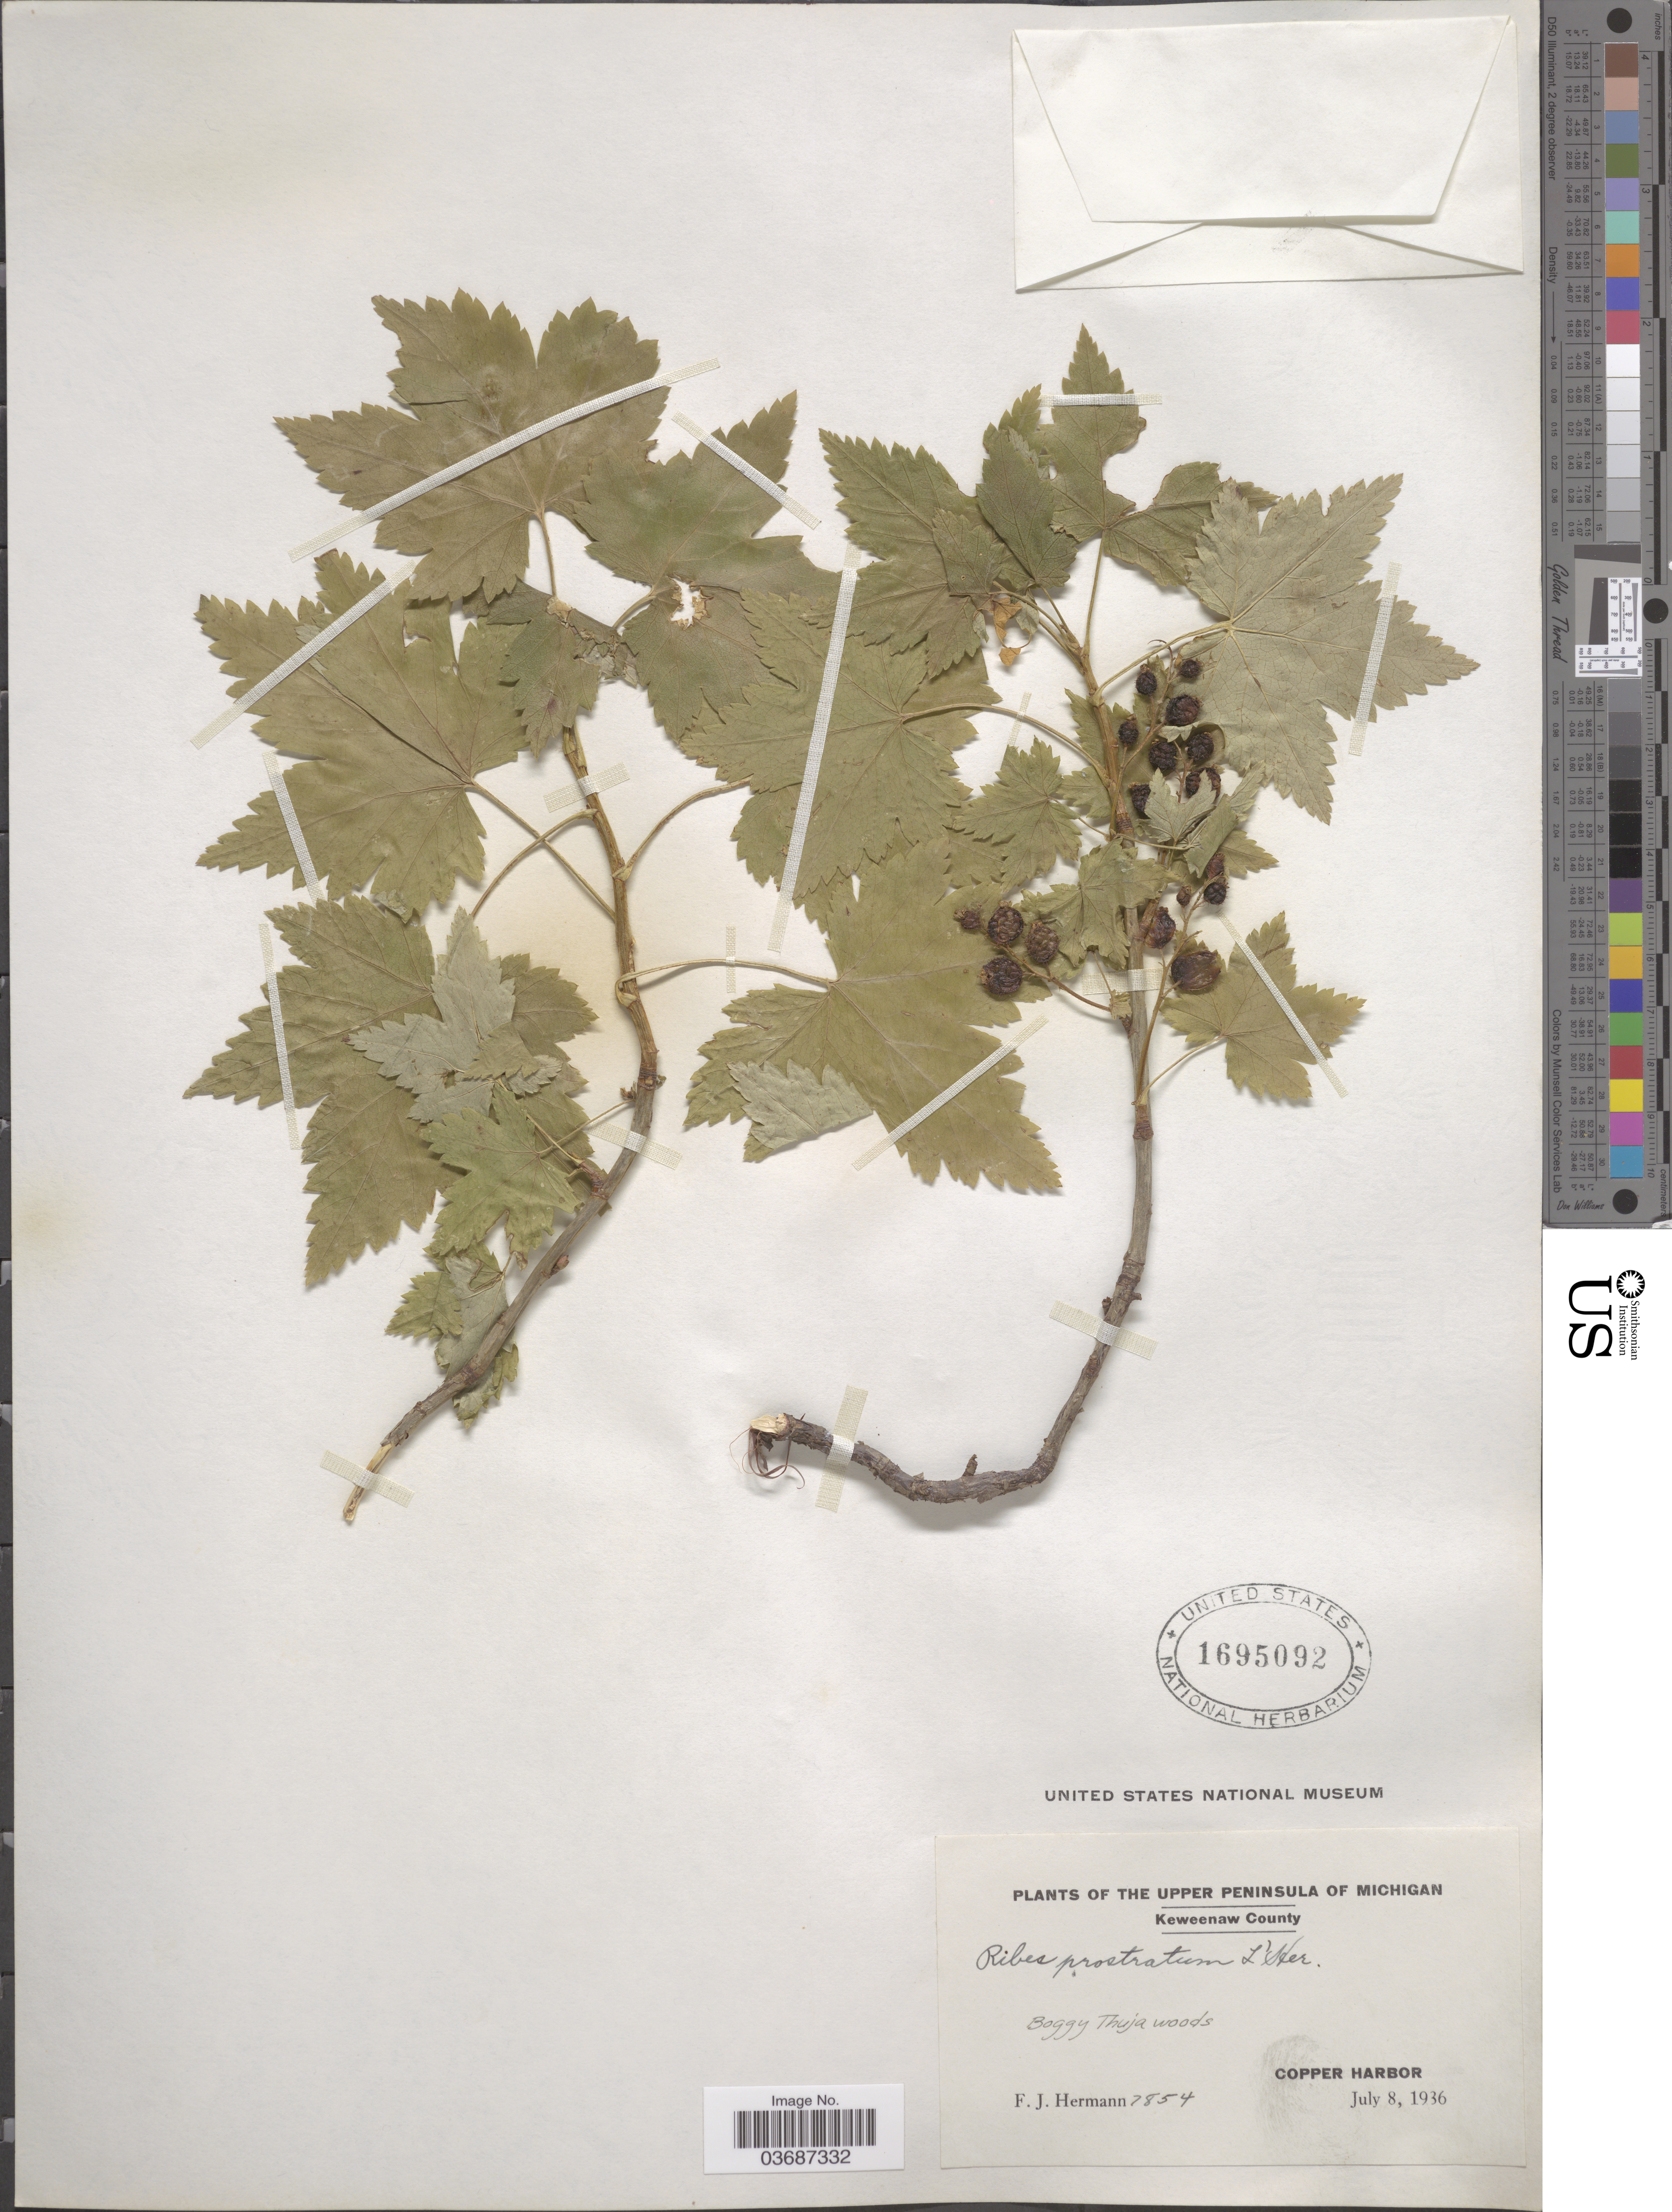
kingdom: Plantae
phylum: Tracheophyta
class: Magnoliopsida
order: Saxifragales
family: Grossulariaceae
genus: Ribes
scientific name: Ribes glandulosum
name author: Ruiz & Pav.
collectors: F. J. Hermann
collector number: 7854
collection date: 1936-07-08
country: United States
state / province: Michigan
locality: The Upper Peninsula of Michigan. Keweenaw County. Copper Harbor.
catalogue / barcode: US 1695092